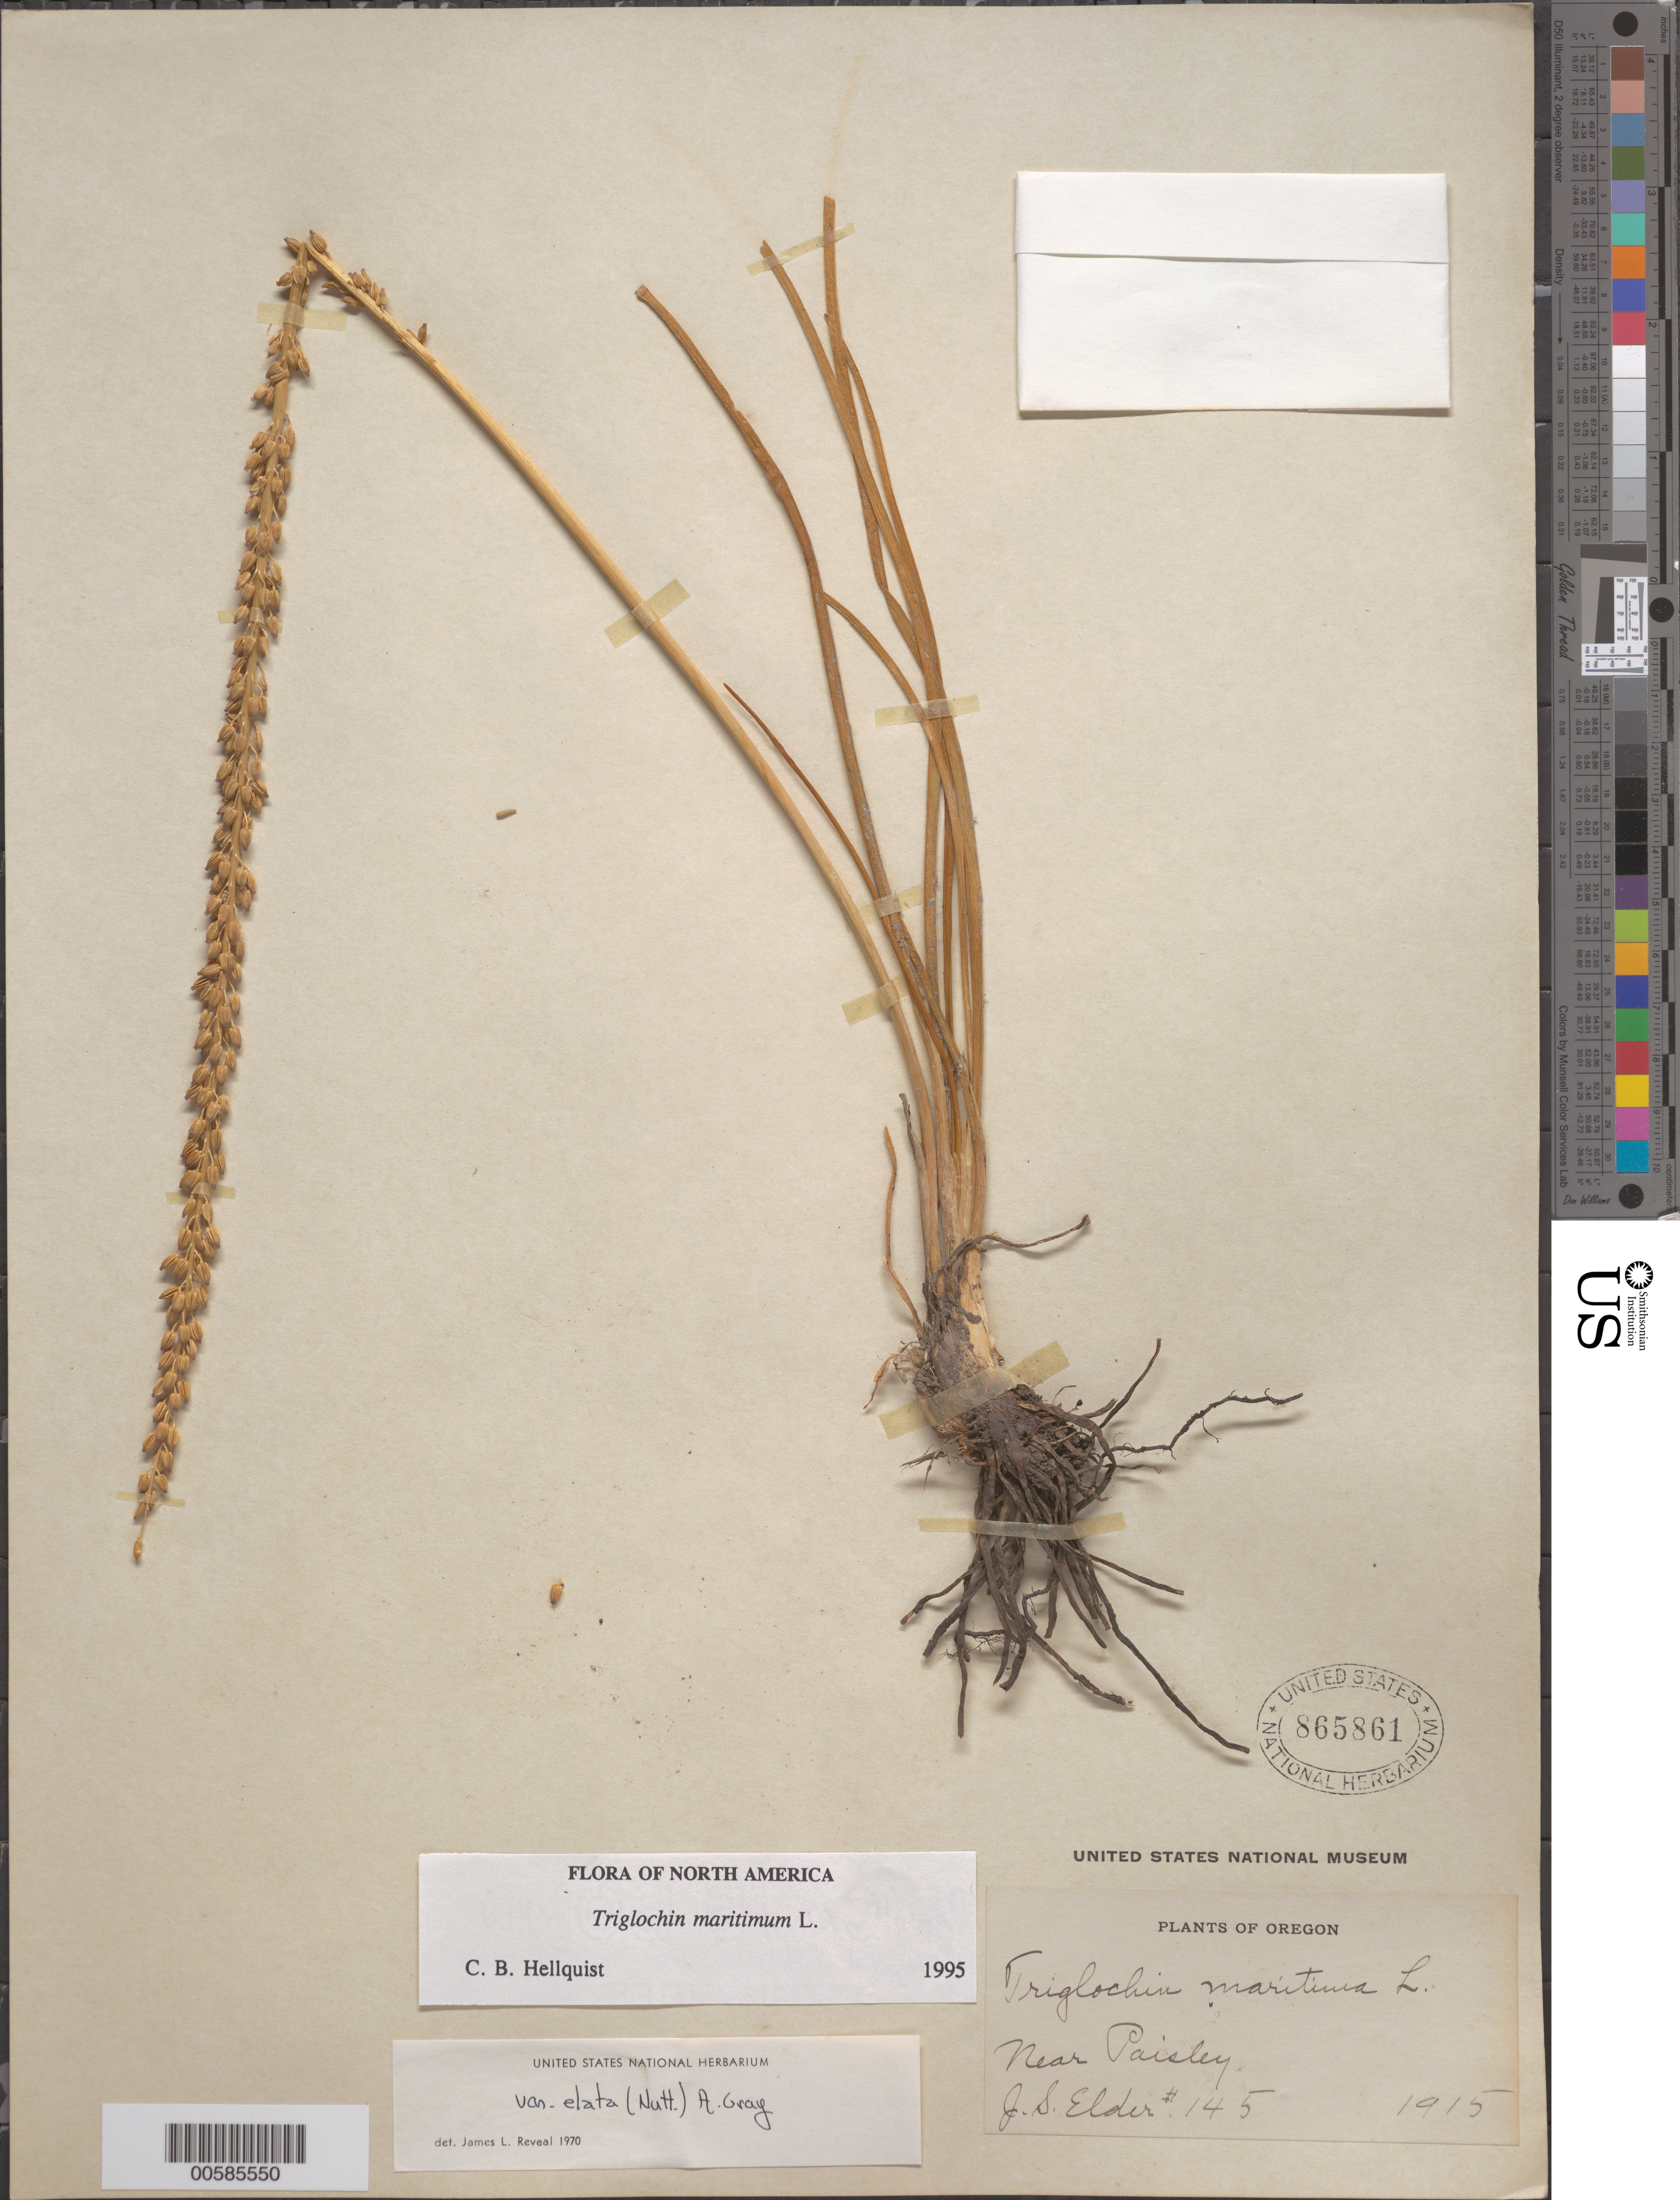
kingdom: Plantae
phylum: Tracheophyta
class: Liliopsida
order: Alismatales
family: Juncaginaceae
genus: Triglochin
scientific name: Triglochin maritima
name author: L.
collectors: J. Elder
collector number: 145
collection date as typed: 1915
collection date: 1915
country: United States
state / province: Oregon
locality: Near Paisley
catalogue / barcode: US 865861